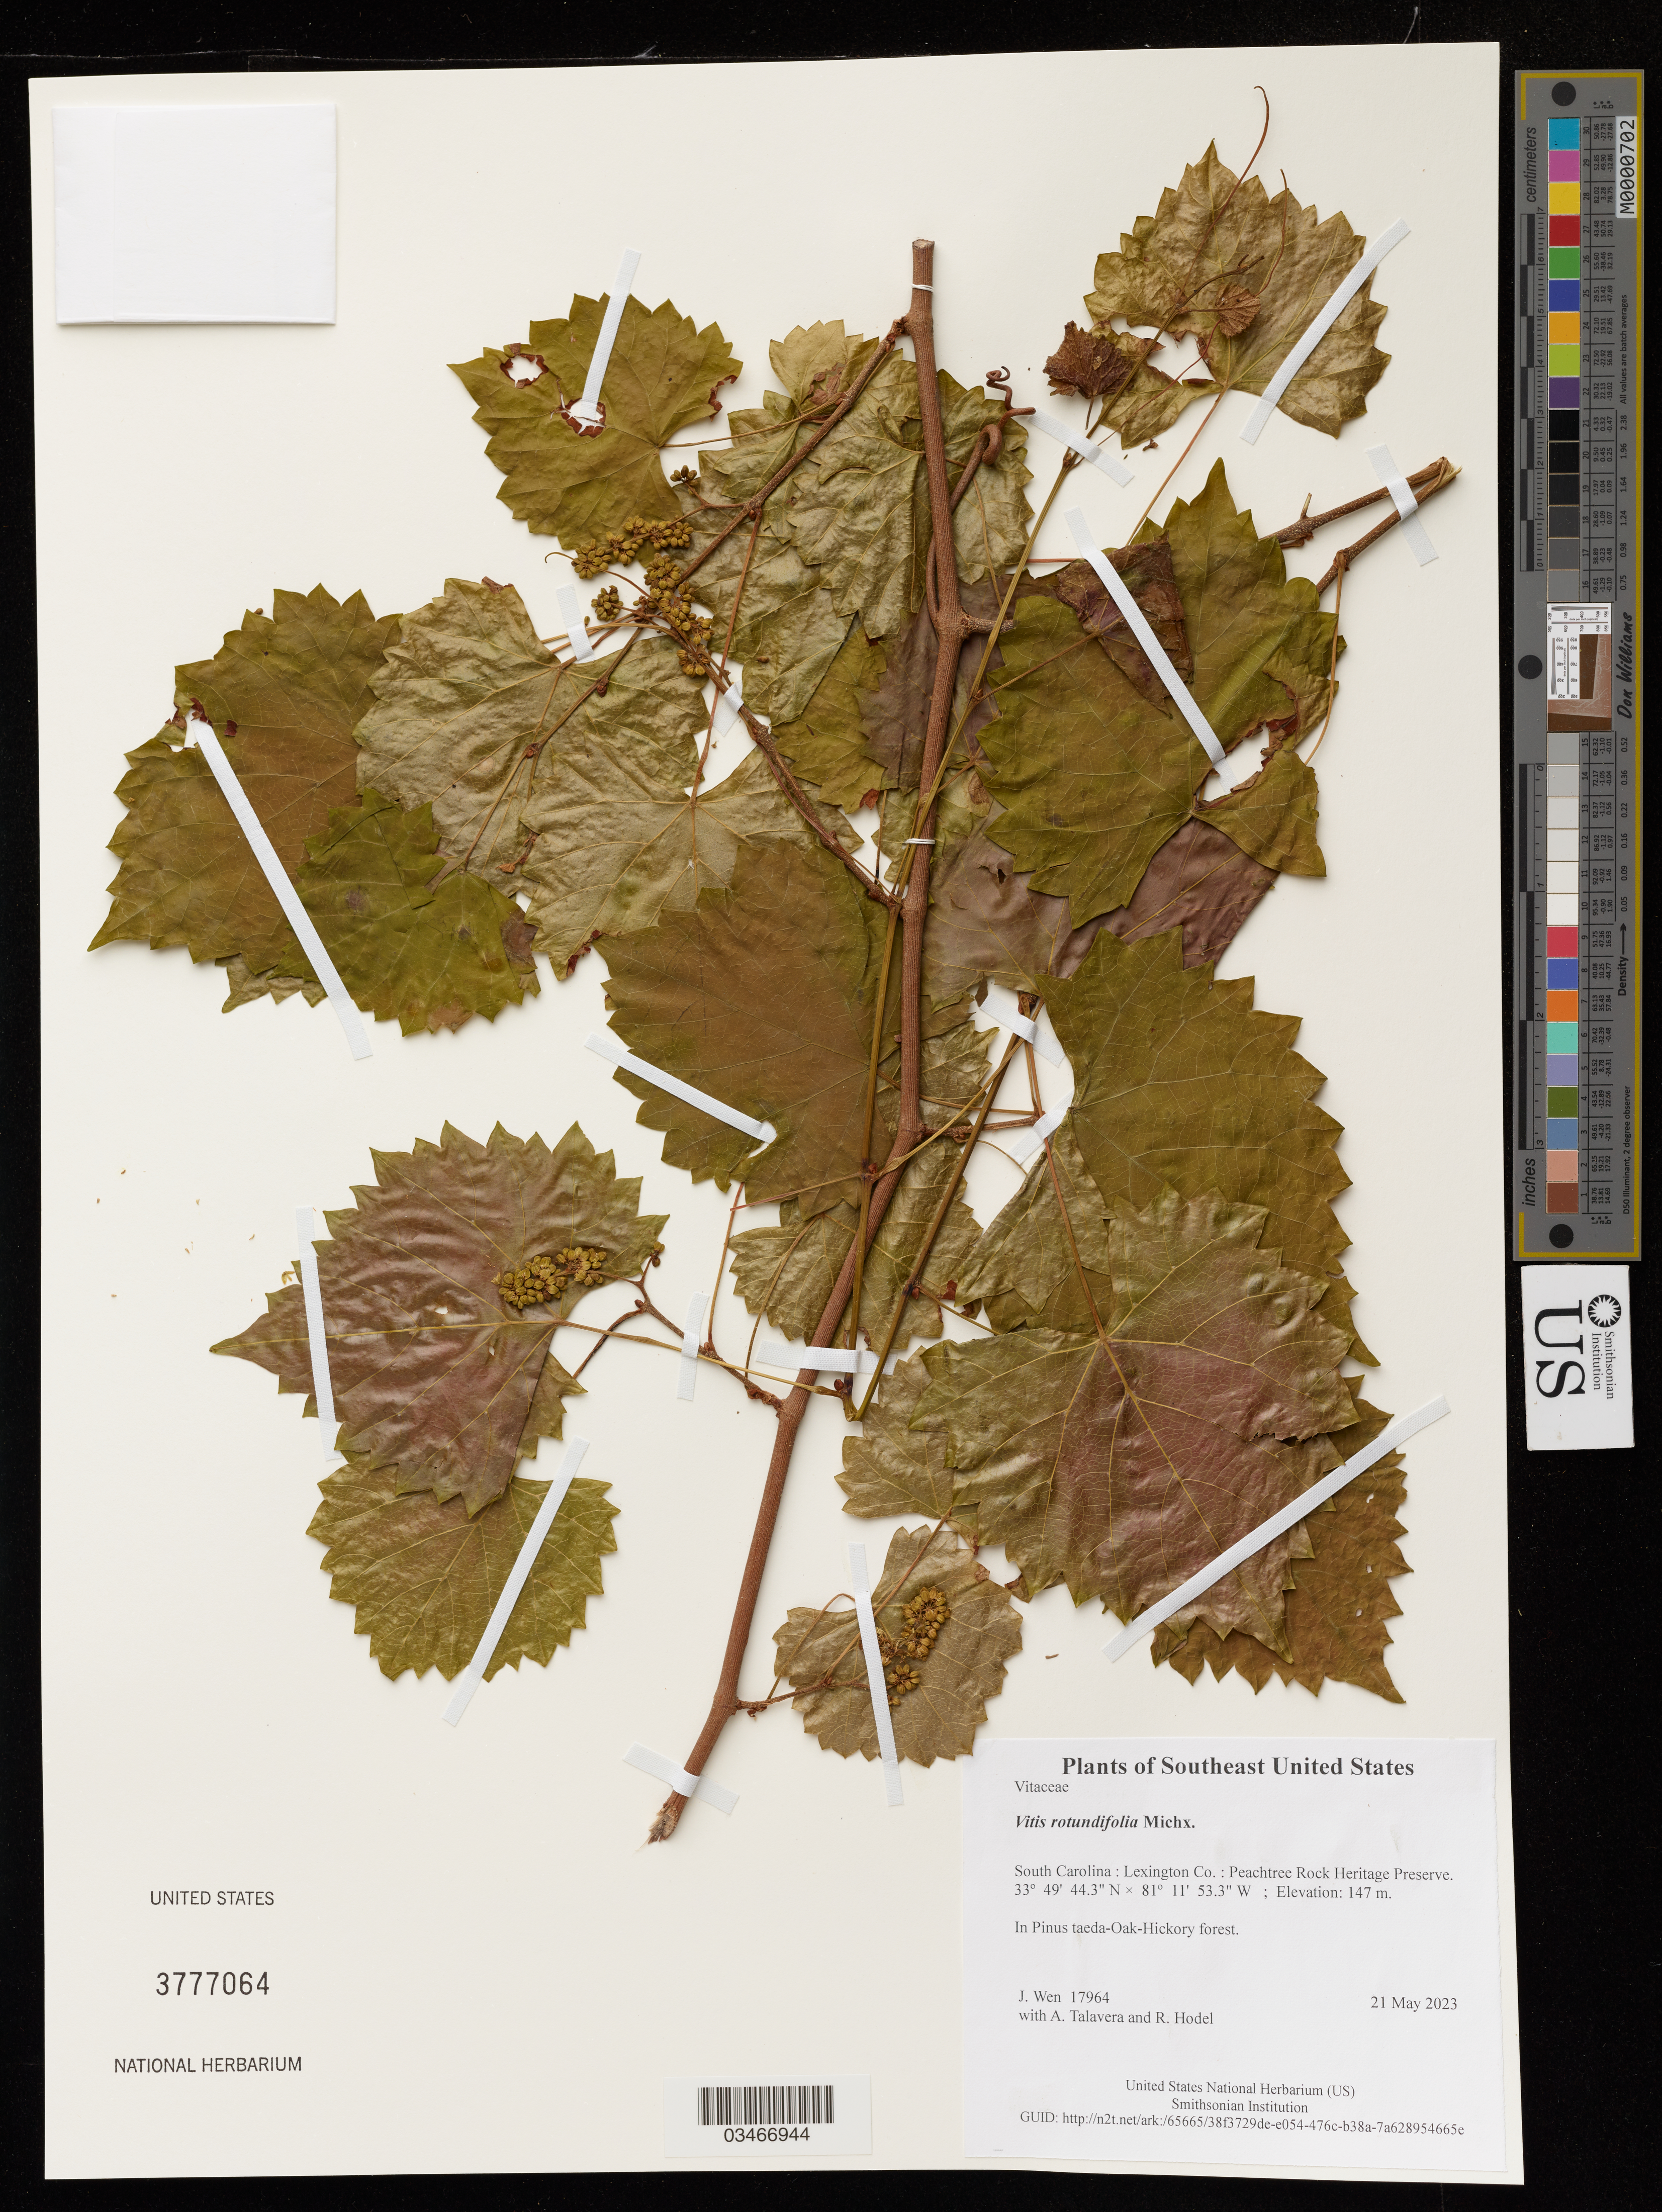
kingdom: Plantae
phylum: Tracheophyta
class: Magnoliopsida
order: Vitales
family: Vitaceae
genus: Vitis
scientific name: Vitis rotundifolia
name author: Michx.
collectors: J. Wen, A. Talavera & R. Hodel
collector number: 17964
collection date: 2023-05-21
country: United States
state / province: South Carolina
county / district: Lexington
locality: Peachtree Rock Heritage Preserve.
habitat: In Pinus taeda-Oak-Hickory forest.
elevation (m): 147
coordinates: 33 49.739 N, 81 11.888 W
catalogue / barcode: US 3777064